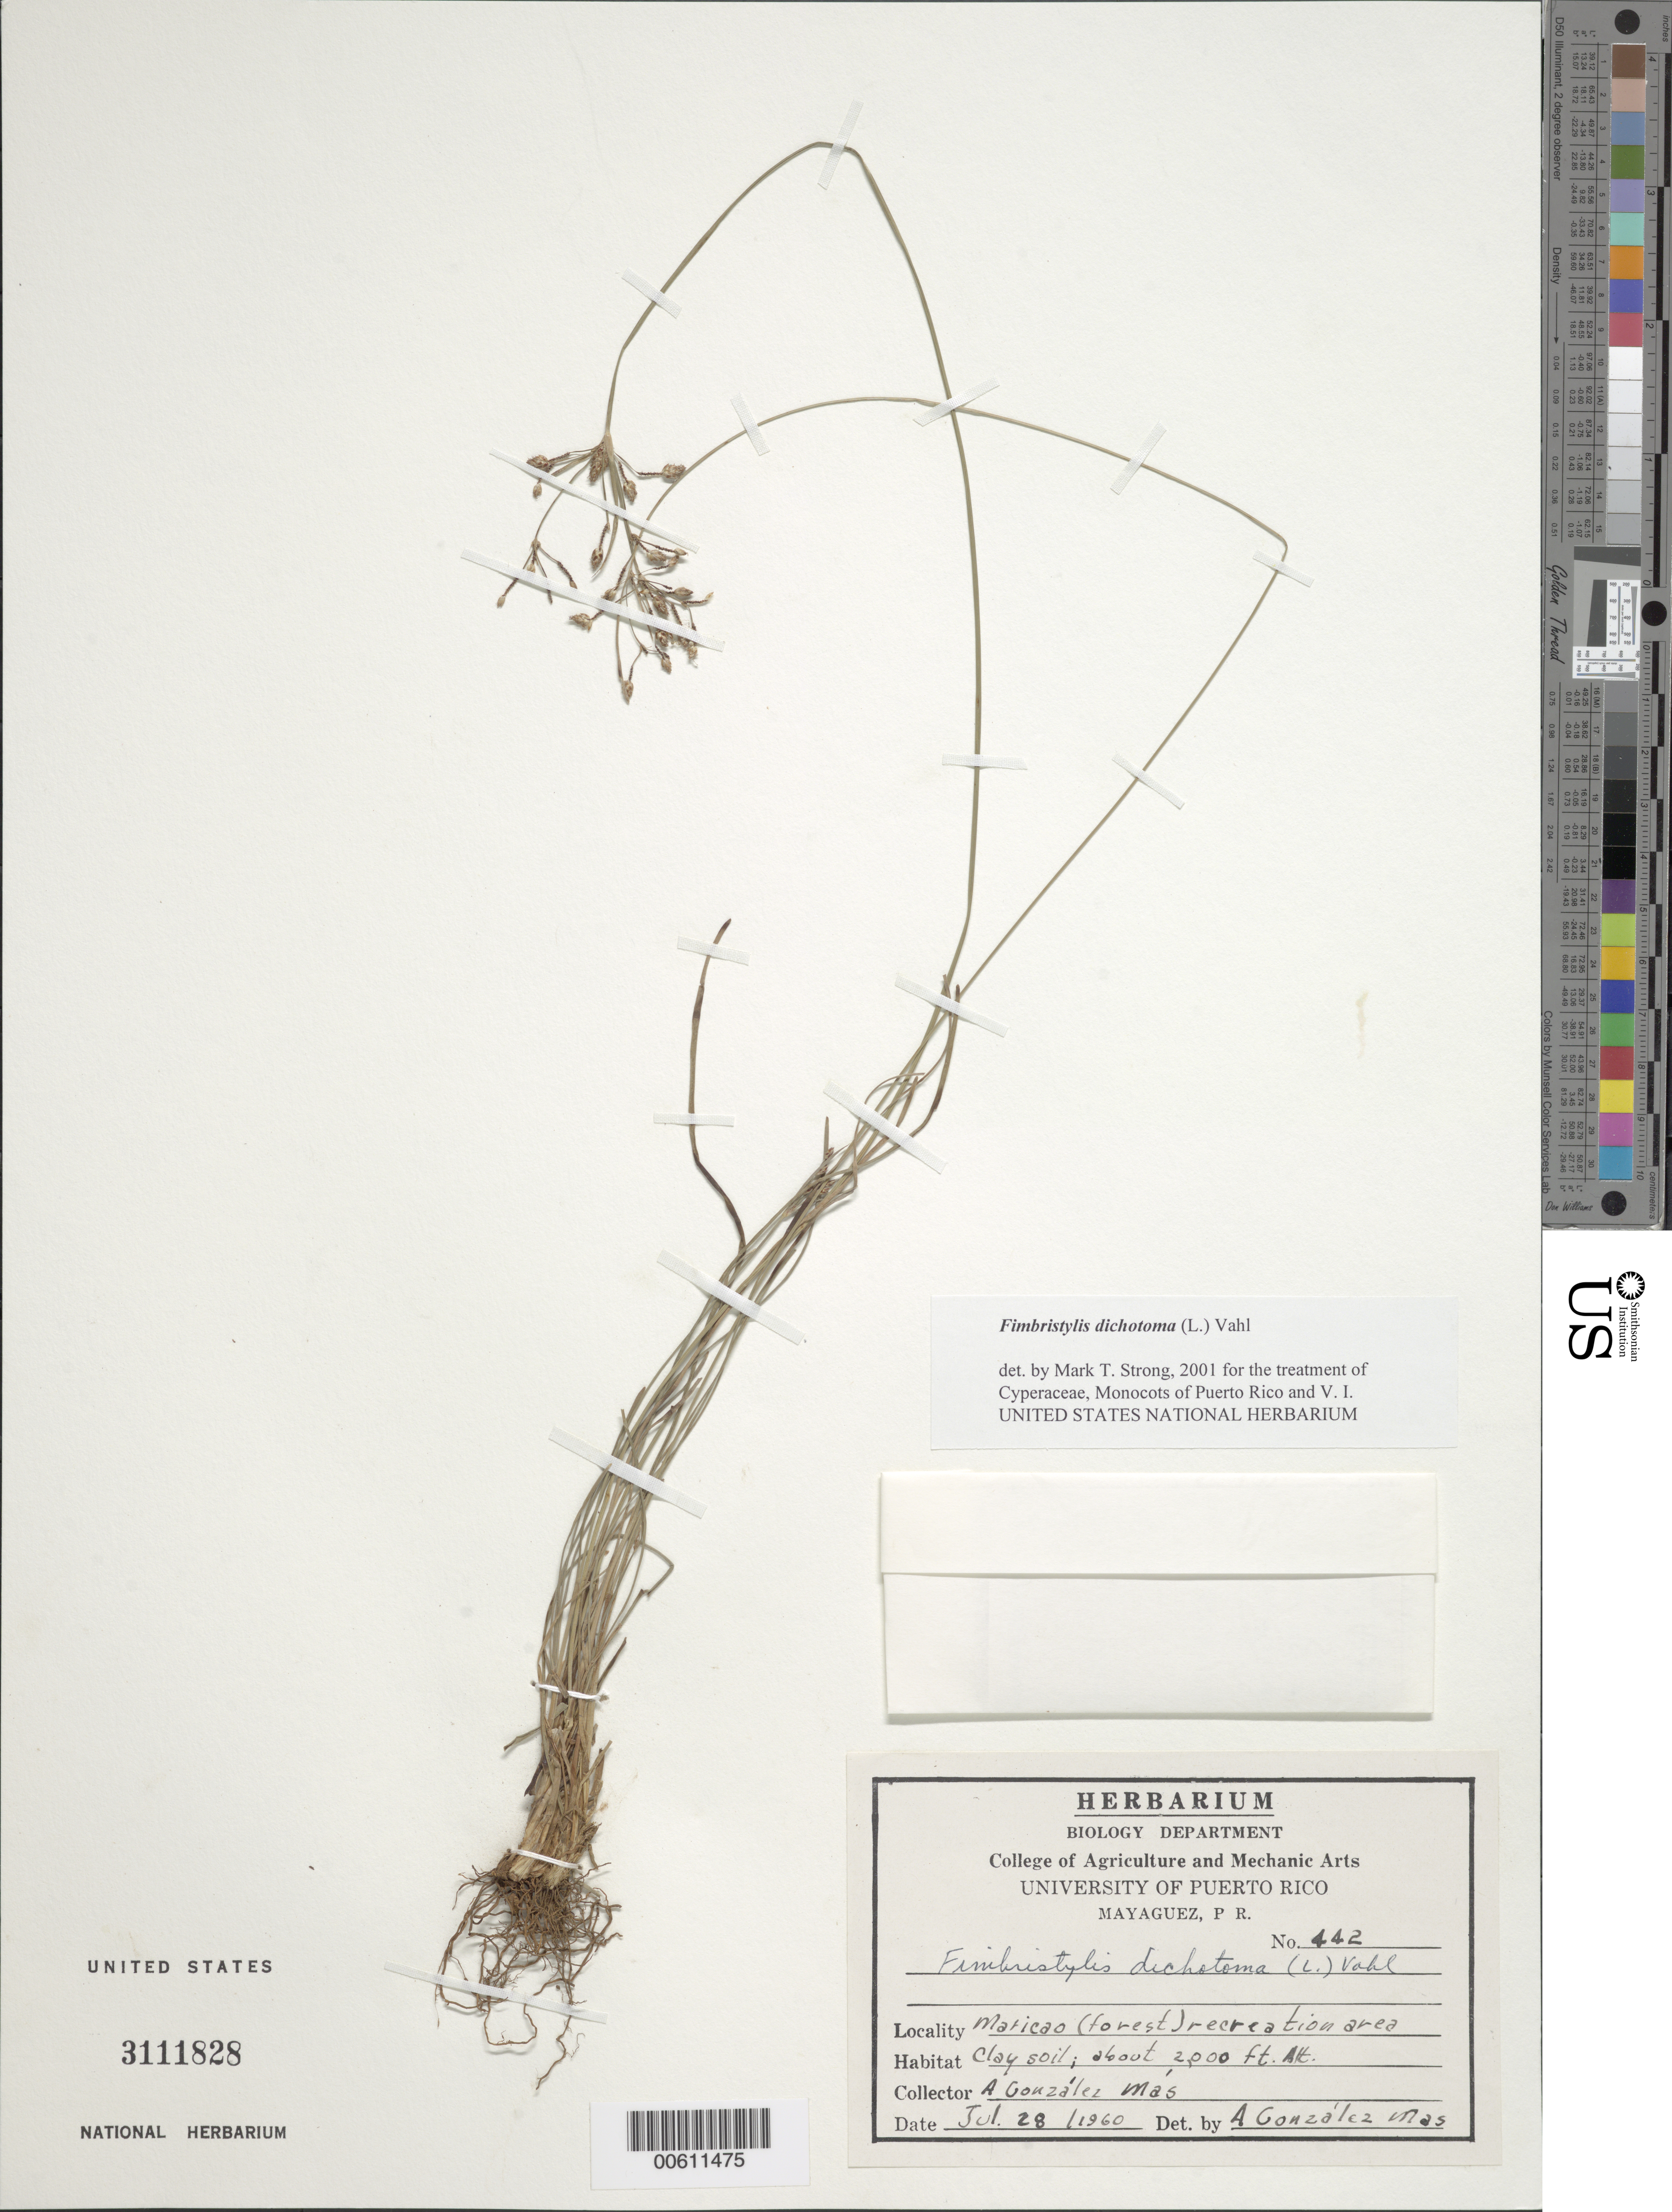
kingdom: Plantae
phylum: Tracheophyta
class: Liliopsida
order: Poales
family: Cyperaceae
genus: Fimbristylis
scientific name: Fimbristylis dichotoma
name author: (L.) Vahl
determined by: Strong, M. T., (US), Smithsonian Institution - National Museum of Natural History (UNITED STATES)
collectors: A. González Más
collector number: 442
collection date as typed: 28 Jul 1960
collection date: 1960-07-28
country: Puerto Rico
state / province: Maricao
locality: Maricao: Maricao Forest. Recreation area.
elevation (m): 610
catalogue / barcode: US 3111828